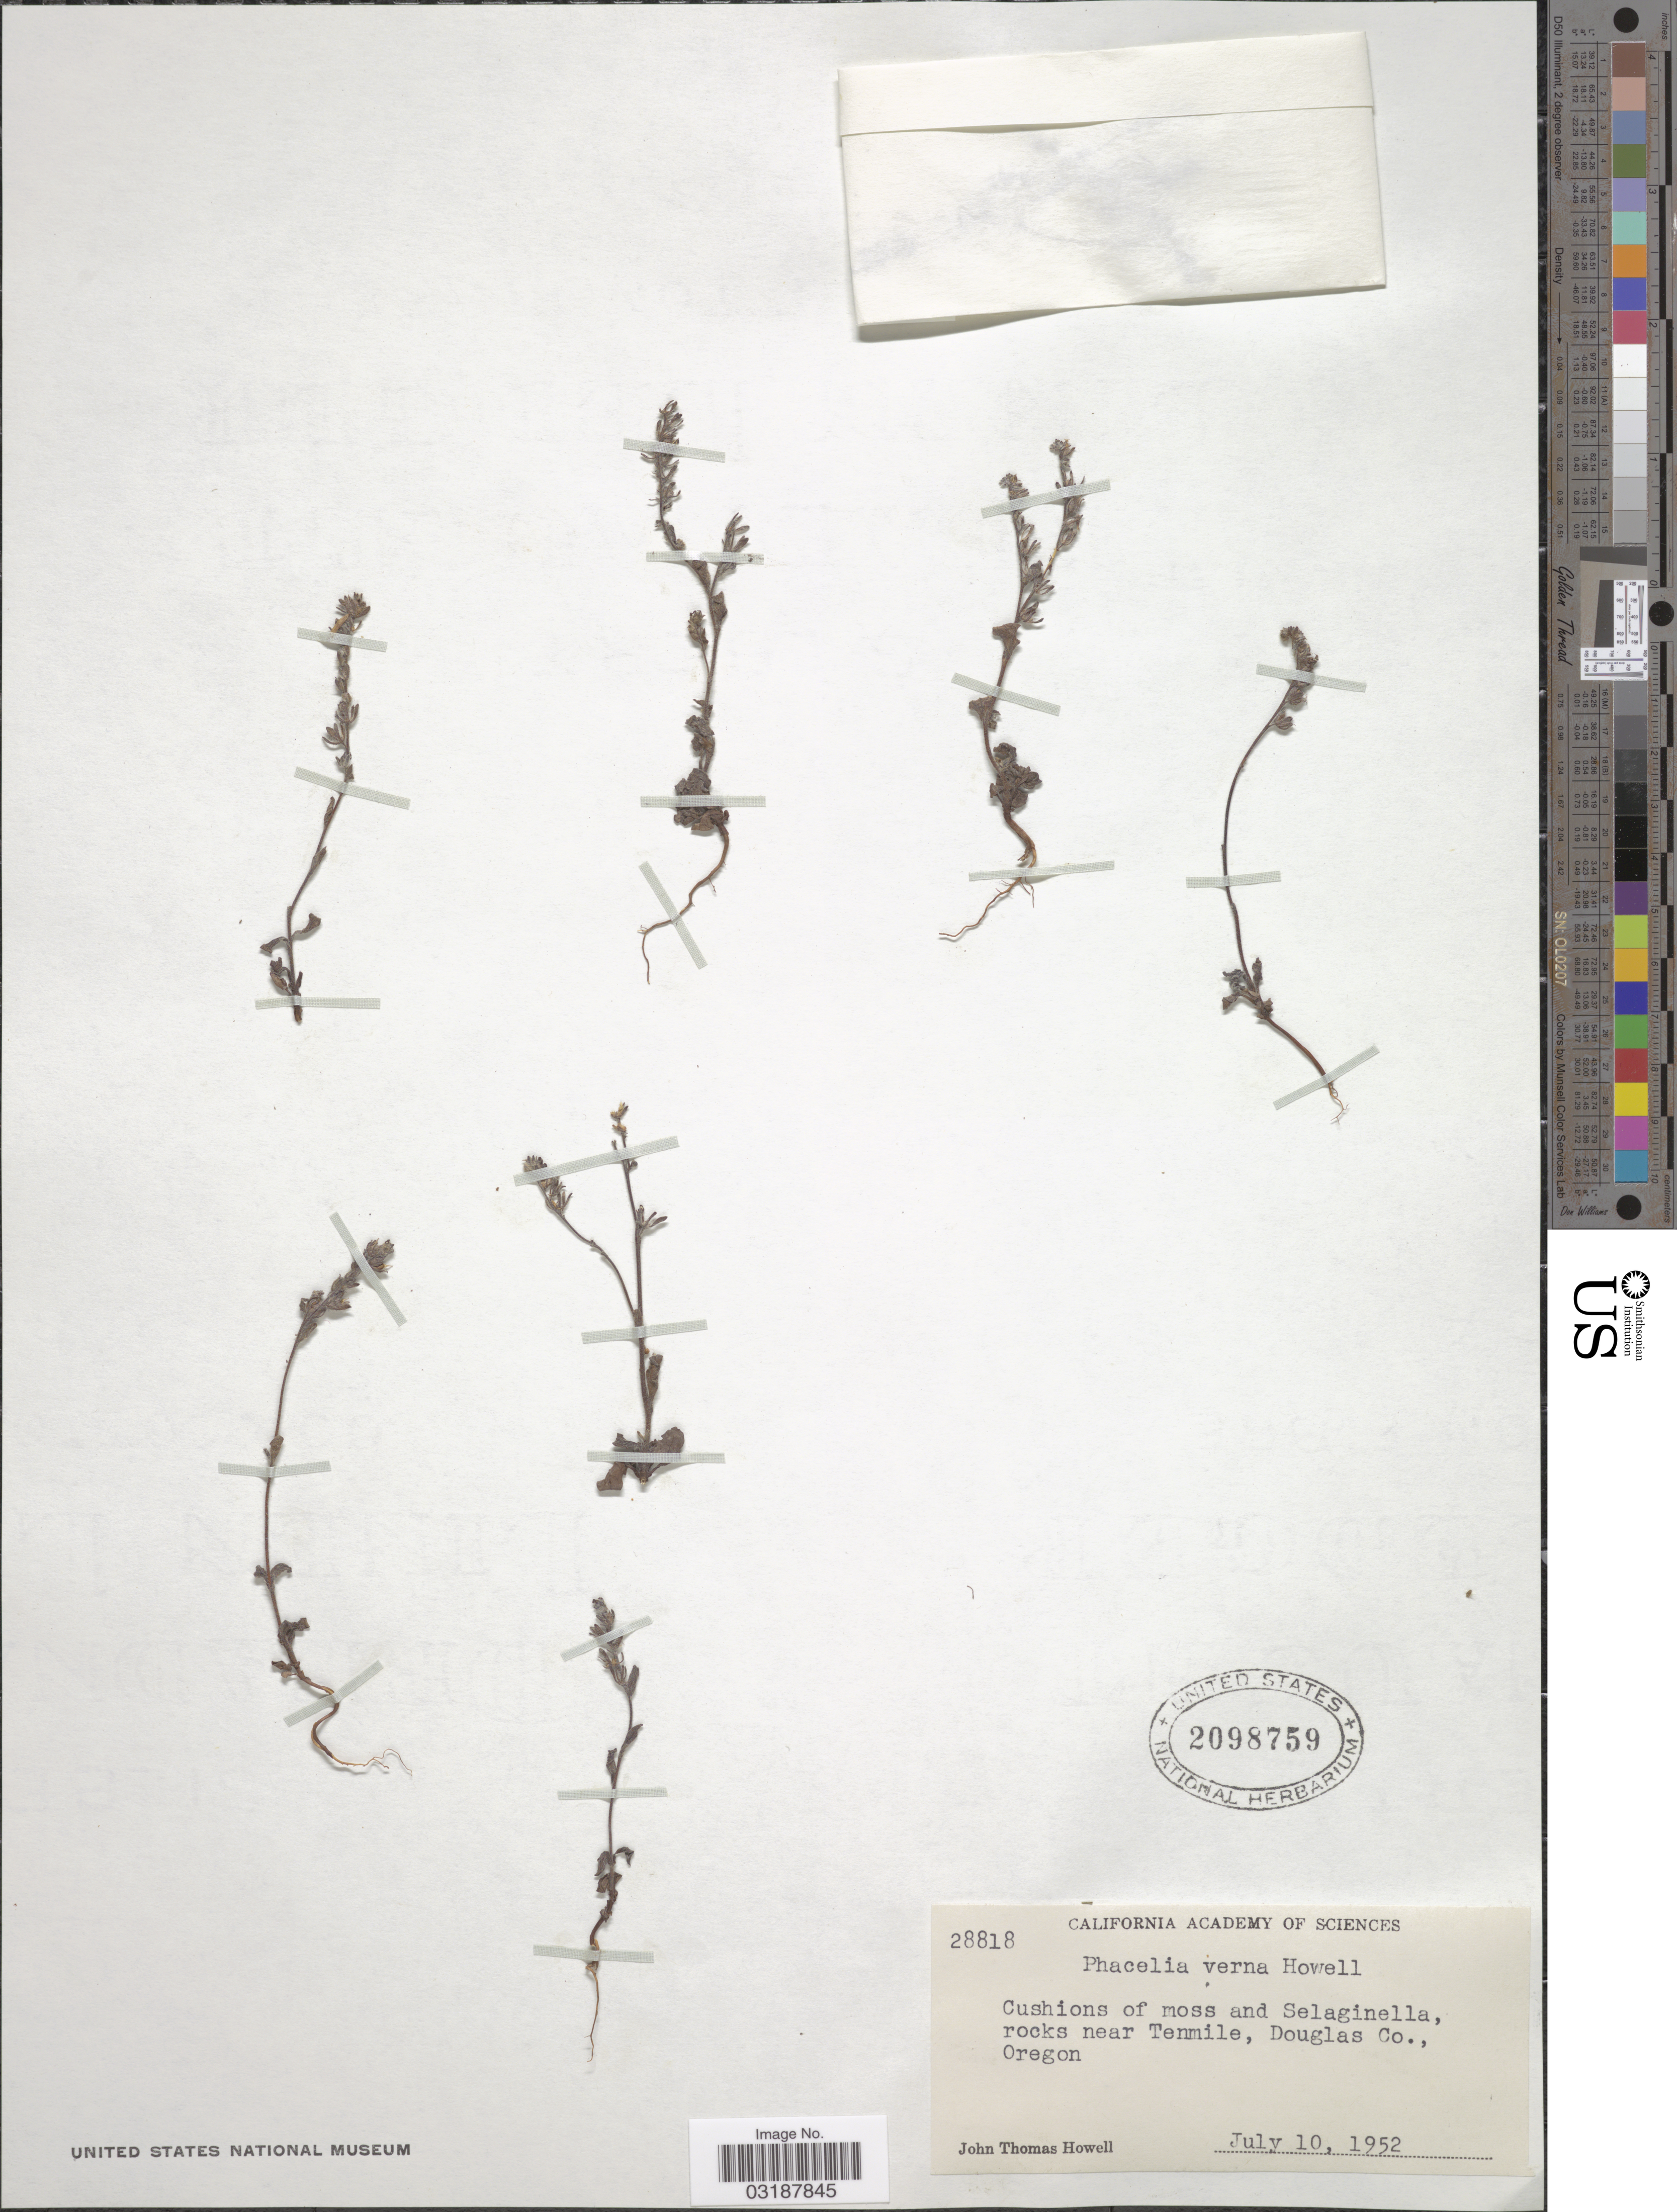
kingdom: Plantae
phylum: Tracheophyta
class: Magnoliopsida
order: Boraginales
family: Hydrophyllaceae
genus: Phacelia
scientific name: Phacelia verna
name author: Howell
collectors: J. T. Howell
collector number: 28818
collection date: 1952-07-10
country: United States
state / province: Oregon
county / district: Douglas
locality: Cushions of moss and Selaginella, rocks near Tenmile, Douglas Co., Oregon.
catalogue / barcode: US 2098759